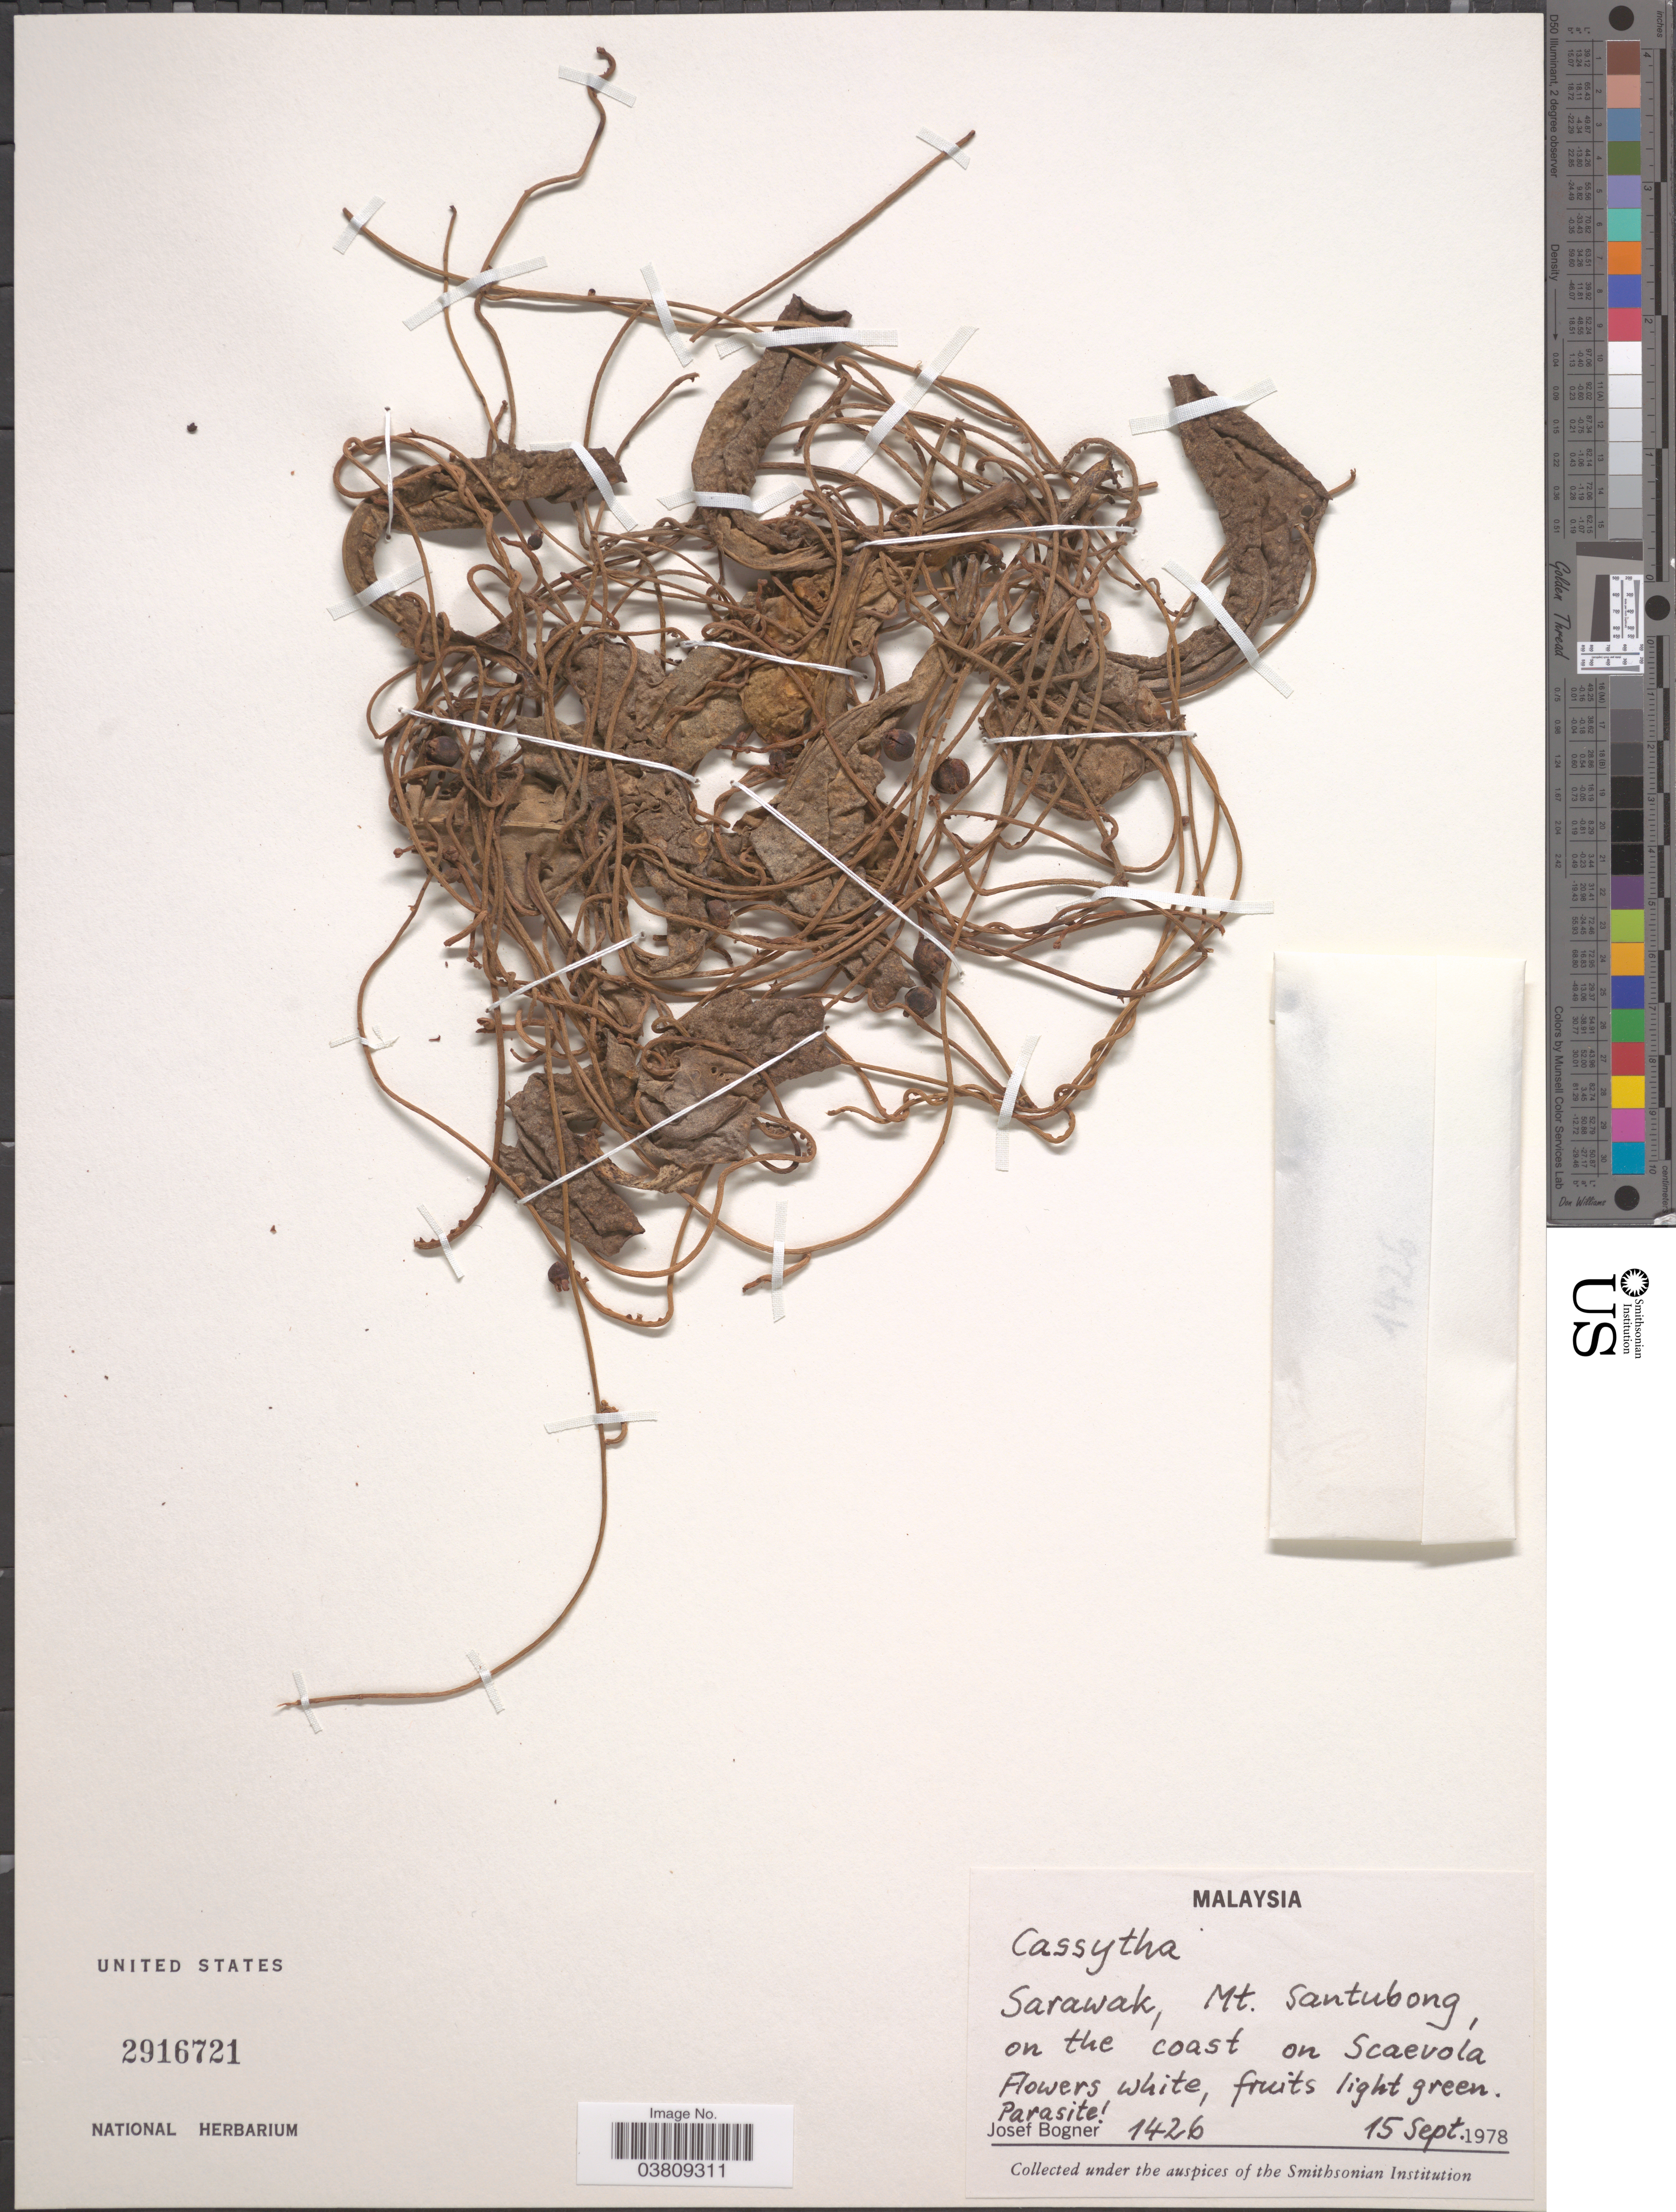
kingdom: Plantae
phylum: Tracheophyta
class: Magnoliopsida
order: Laurales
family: Lauraceae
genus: Cassytha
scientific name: Cassytha sp.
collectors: J. Bogner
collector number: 1426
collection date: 1978-09-15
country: Malaysia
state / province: Sarawak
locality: Mt. Santubong, on the coast on Scaevola.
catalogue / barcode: US 2916721